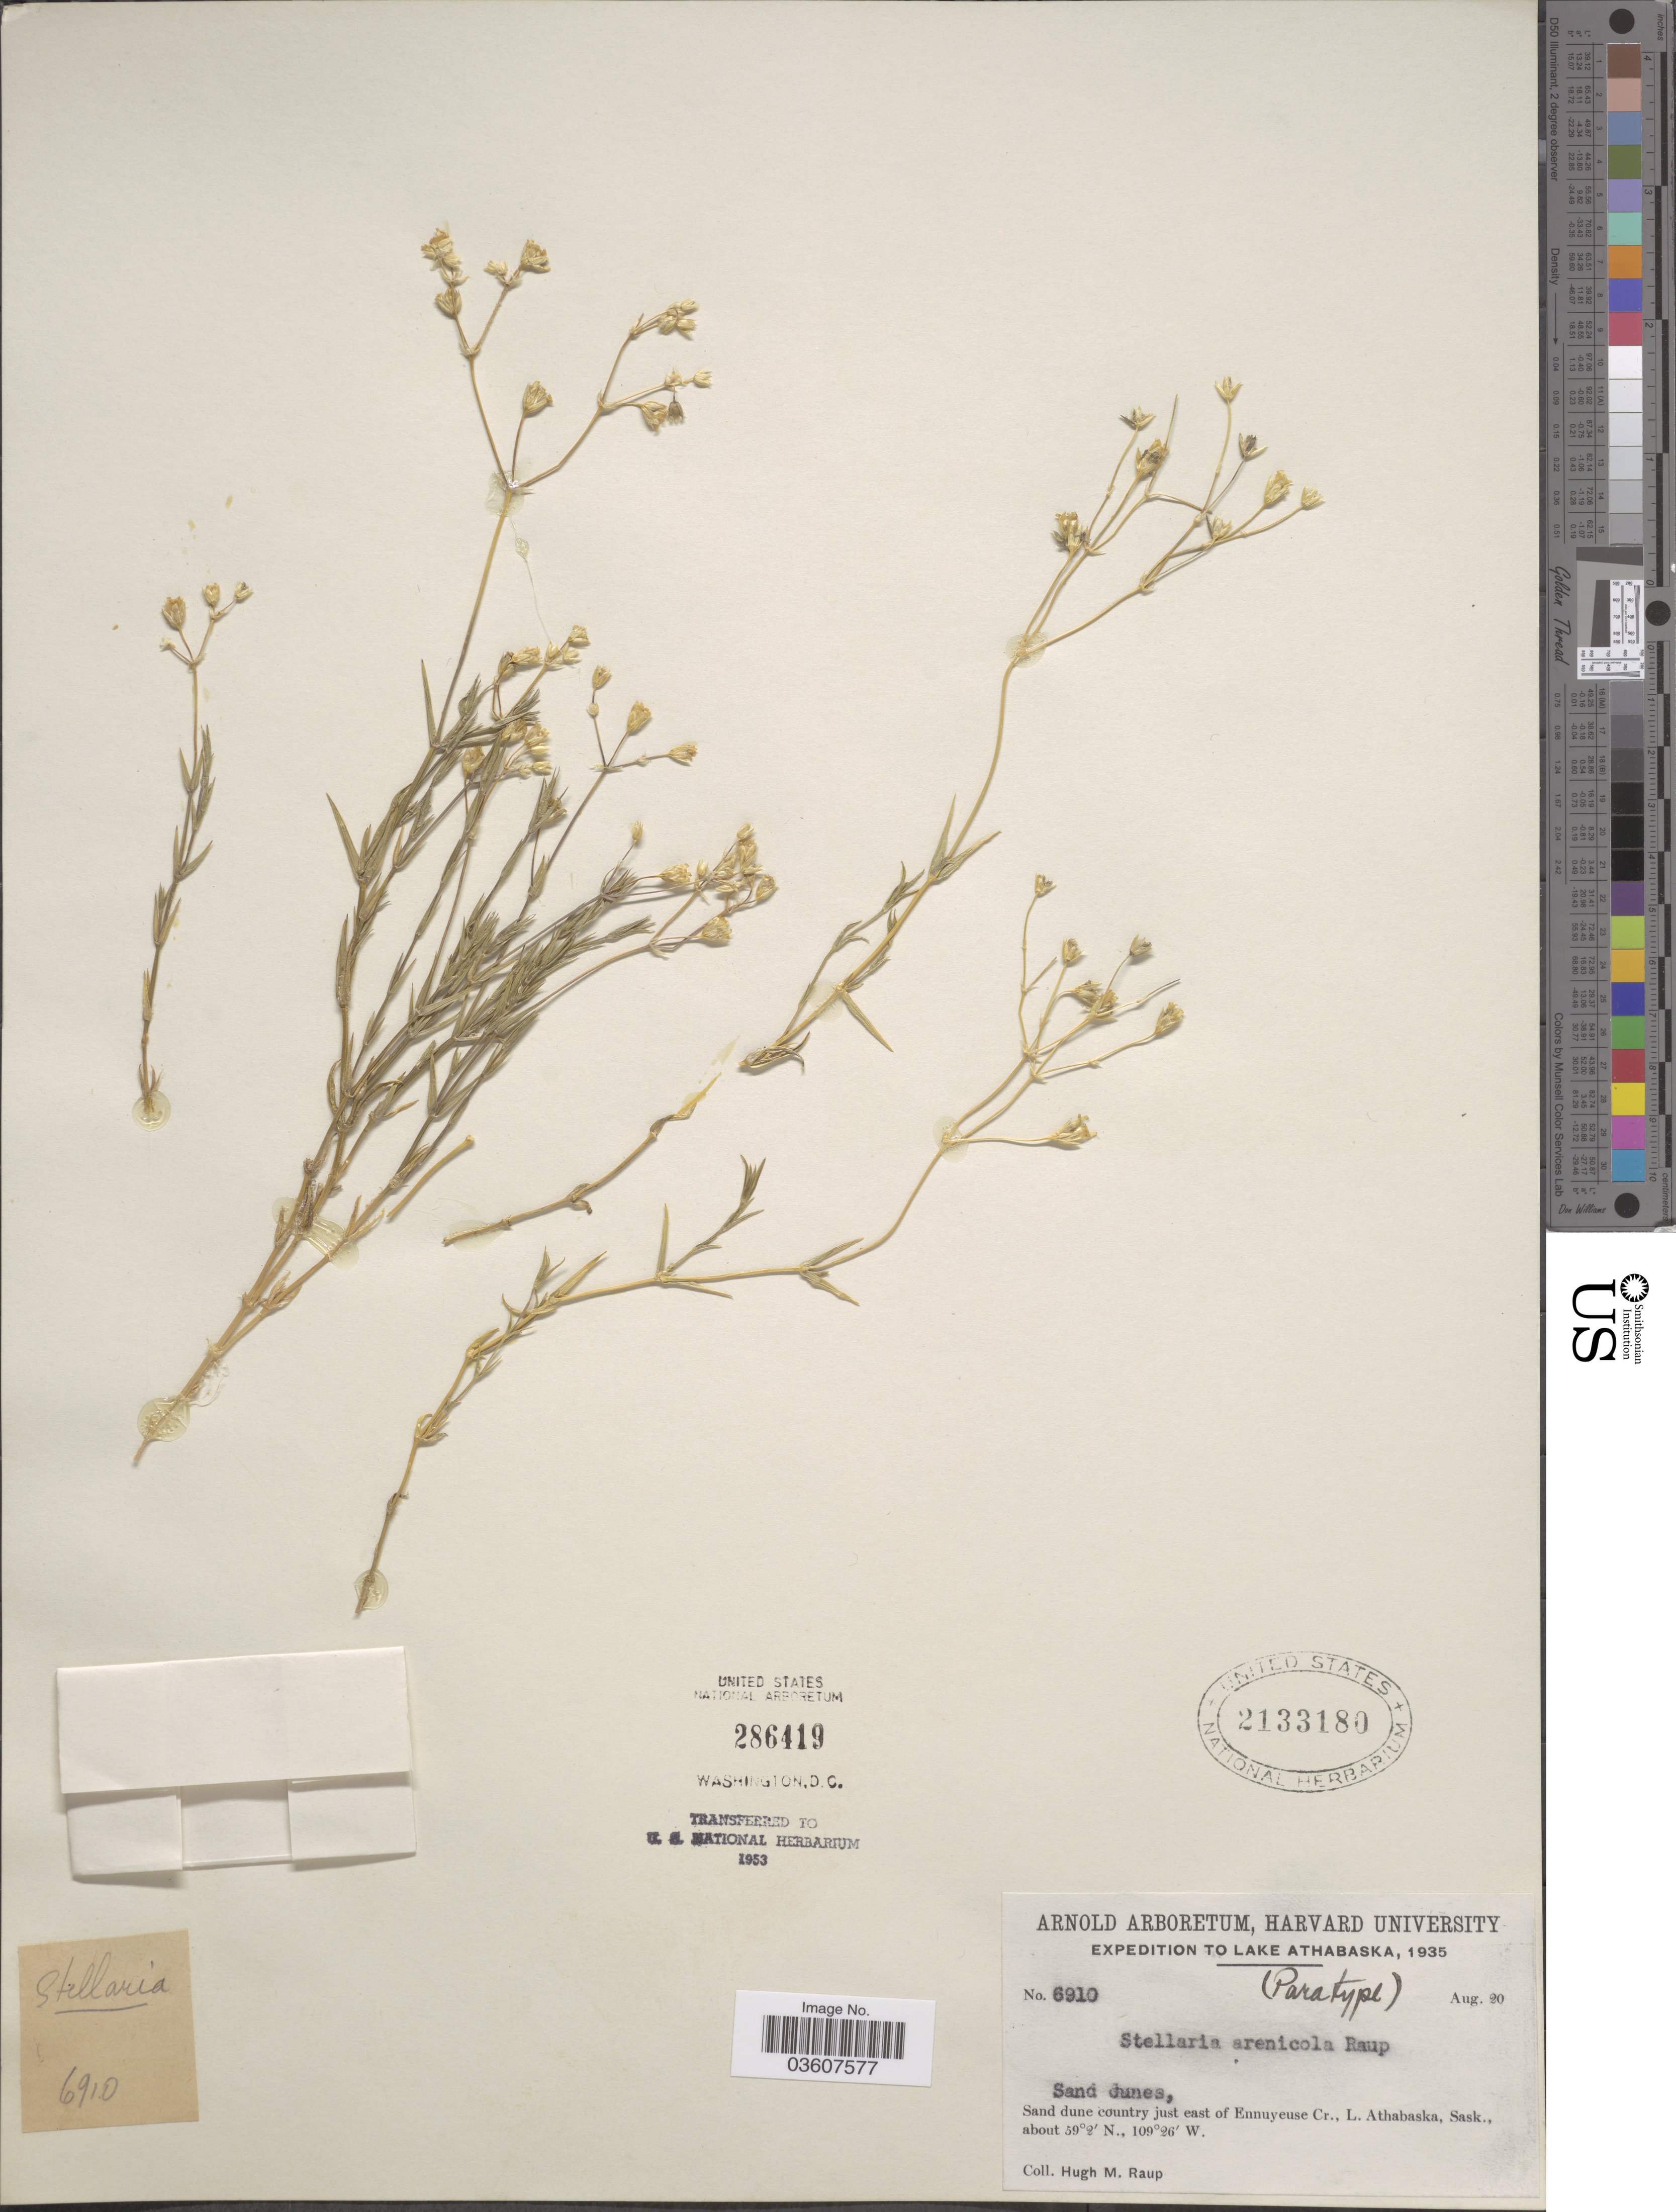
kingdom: Plantae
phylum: Tracheophyta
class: Magnoliopsida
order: Caryophyllales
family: Caryophyllaceae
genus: Stellaria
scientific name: Stellaria arenicola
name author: Raup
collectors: H. Raup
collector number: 6910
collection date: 1935-08-20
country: Canada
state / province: Saskatchewan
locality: Lake Athabaska. Sand dune country just east of Ennuyeuse Cr., L. Athabaska.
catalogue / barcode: US 2133180